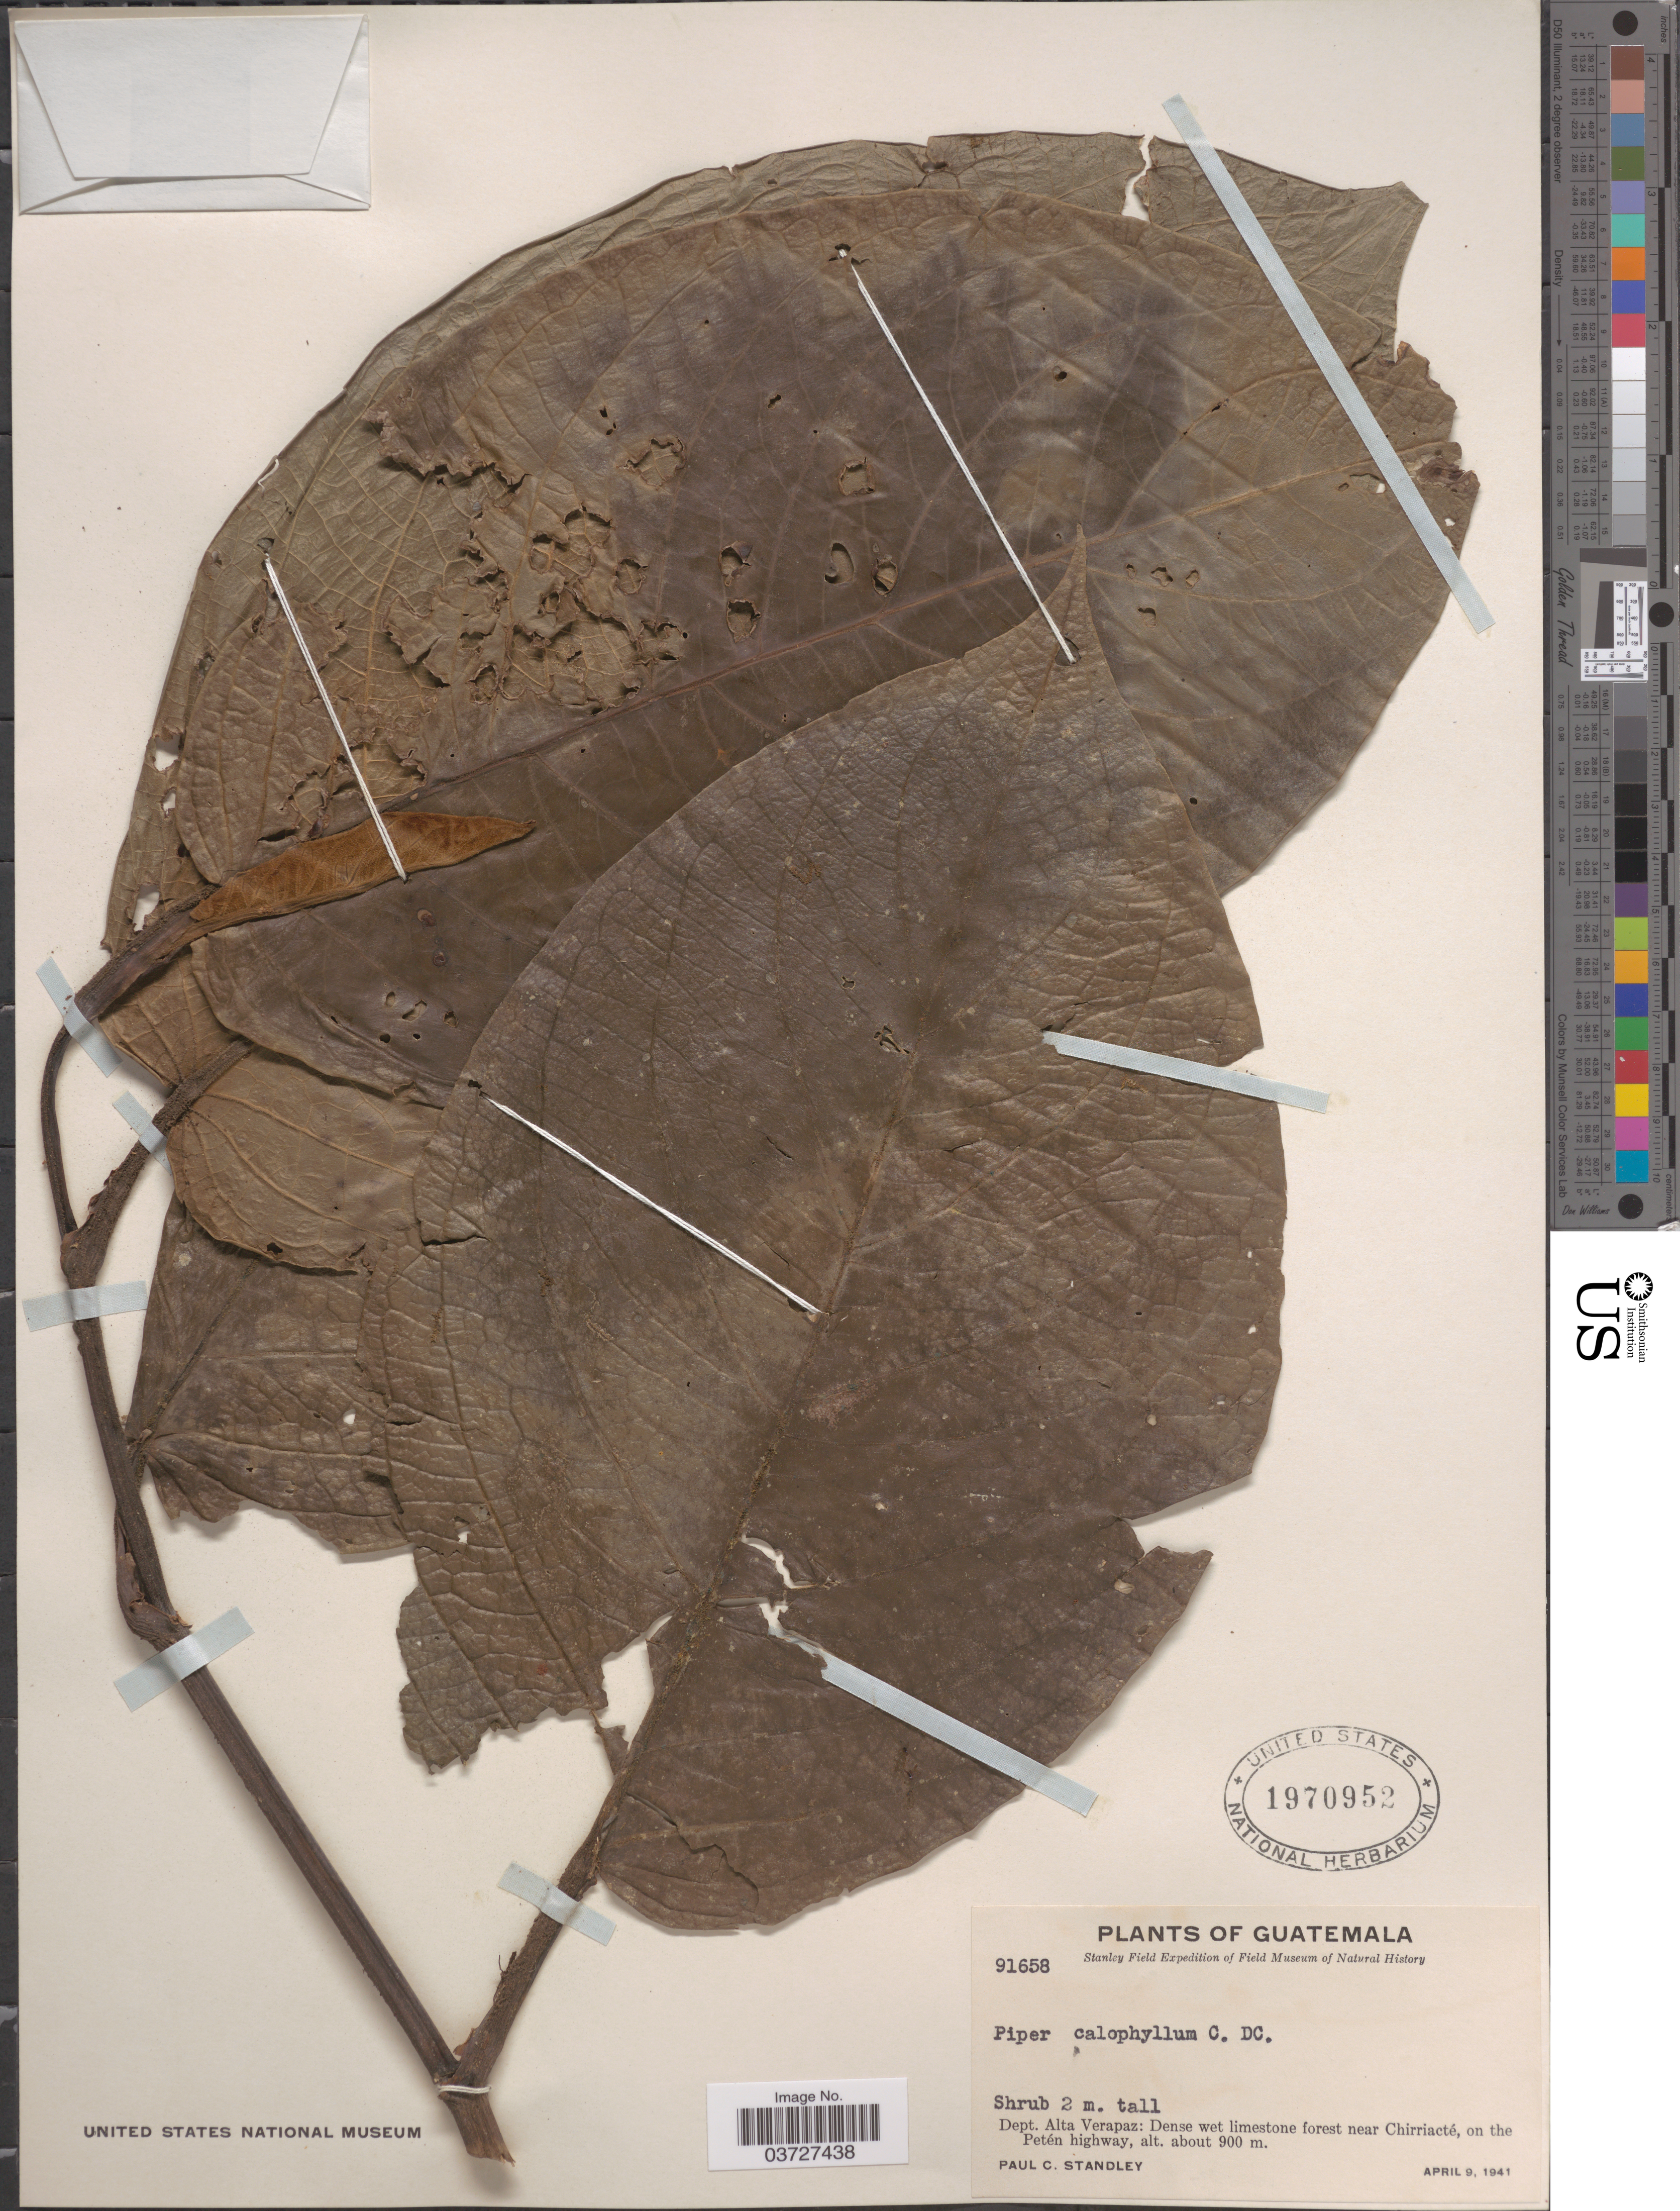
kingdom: Plantae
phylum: Tracheophyta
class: Magnoliopsida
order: Piperales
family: Piperaceae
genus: Piper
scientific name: Piper calophyllum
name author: C. DC.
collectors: P. C. Standley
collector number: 91658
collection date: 1941-04-09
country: Guatemala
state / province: Alta Verapaz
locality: Dept. Alta Verapaz: Dense wet limestone forest near Chirriacté, on the Petén highway.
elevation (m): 900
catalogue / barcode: US 1970952